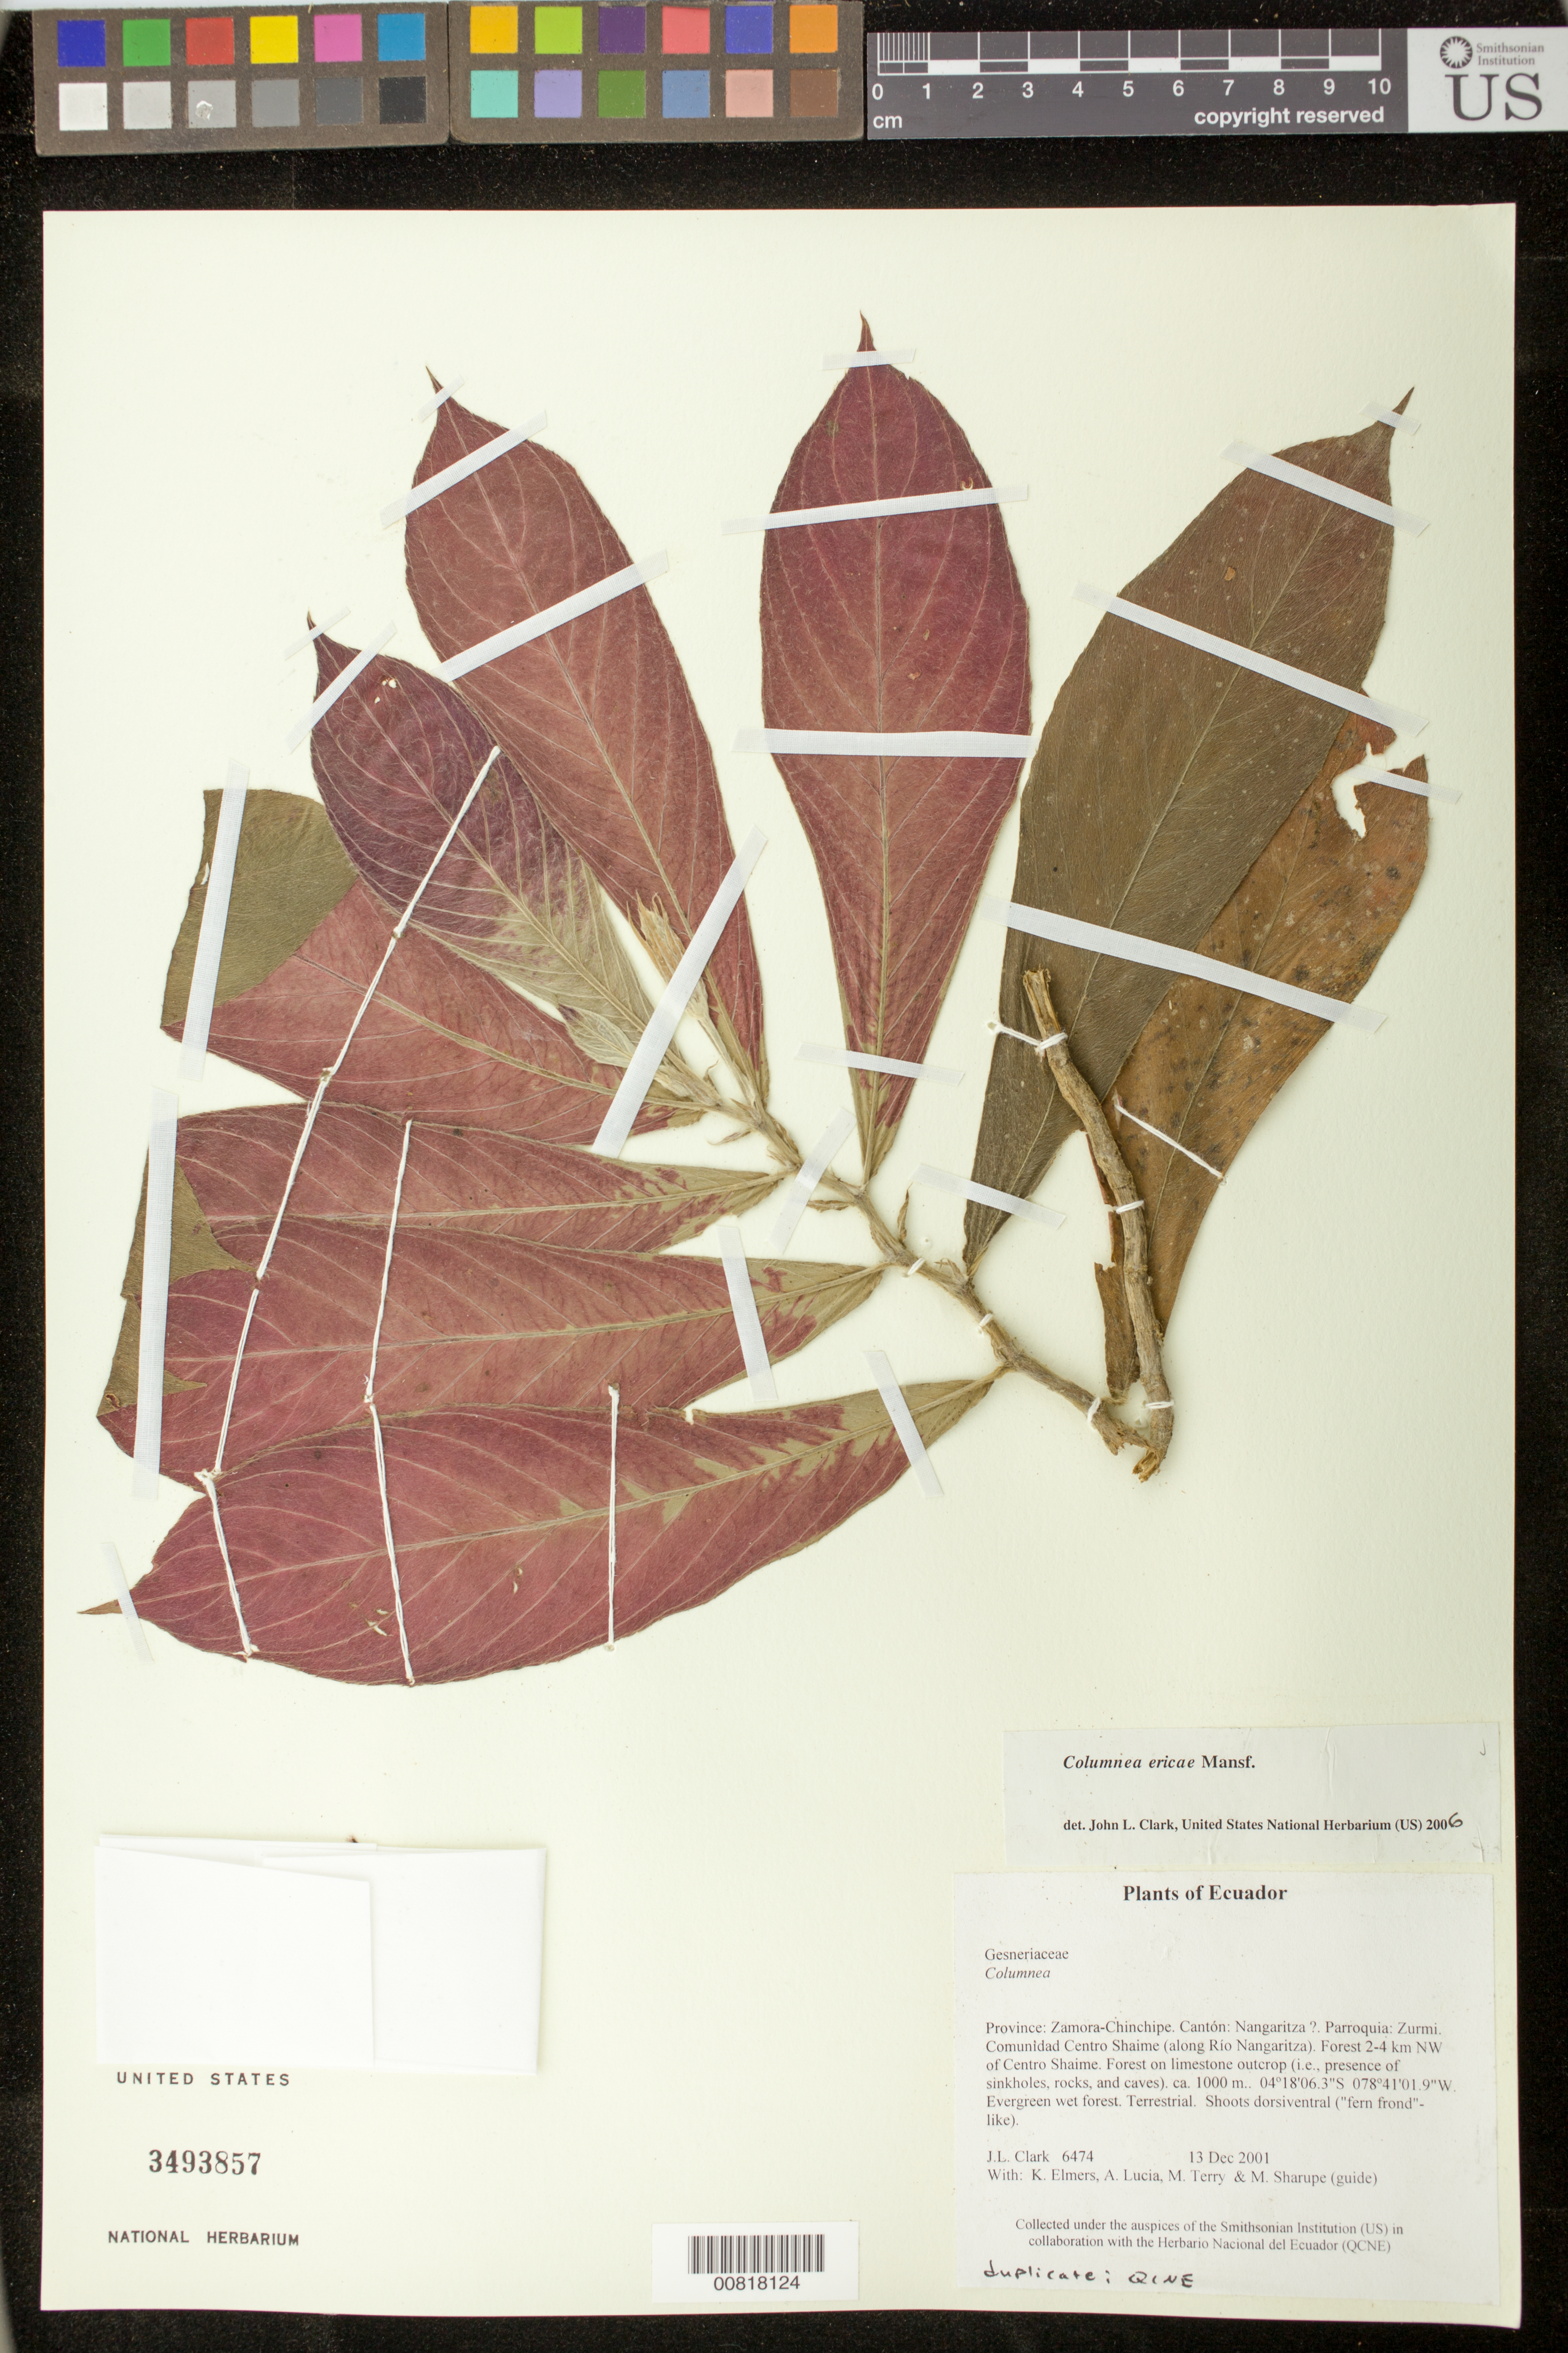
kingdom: Plantae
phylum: Tracheophyta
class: Magnoliopsida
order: Lamiales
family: Gesneriaceae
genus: Columnea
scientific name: Columnea ericae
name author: Mansf.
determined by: Clark, J. L., (SEL), The Marie Selby Botanical Garden (UNITED STATES)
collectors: J. L. Clark, K. Elmers, A. Lucia, M. Terry & M. Sharupe (guide)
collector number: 6474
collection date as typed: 13 Dec 2001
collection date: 2001-12-13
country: Ecuador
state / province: Zamora-Chinchipe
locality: Nangaritza. Parroquia: Zurmi. Comunidad Centro Shaime (along Río Nangaritza). Forest 2-4 km NW of Centro Shaime. Forest on limestone outcrop (i.e., presence of sinkholes, rocks, and caves).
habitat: Evergreen wet forest.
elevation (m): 1000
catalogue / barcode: US 3493857